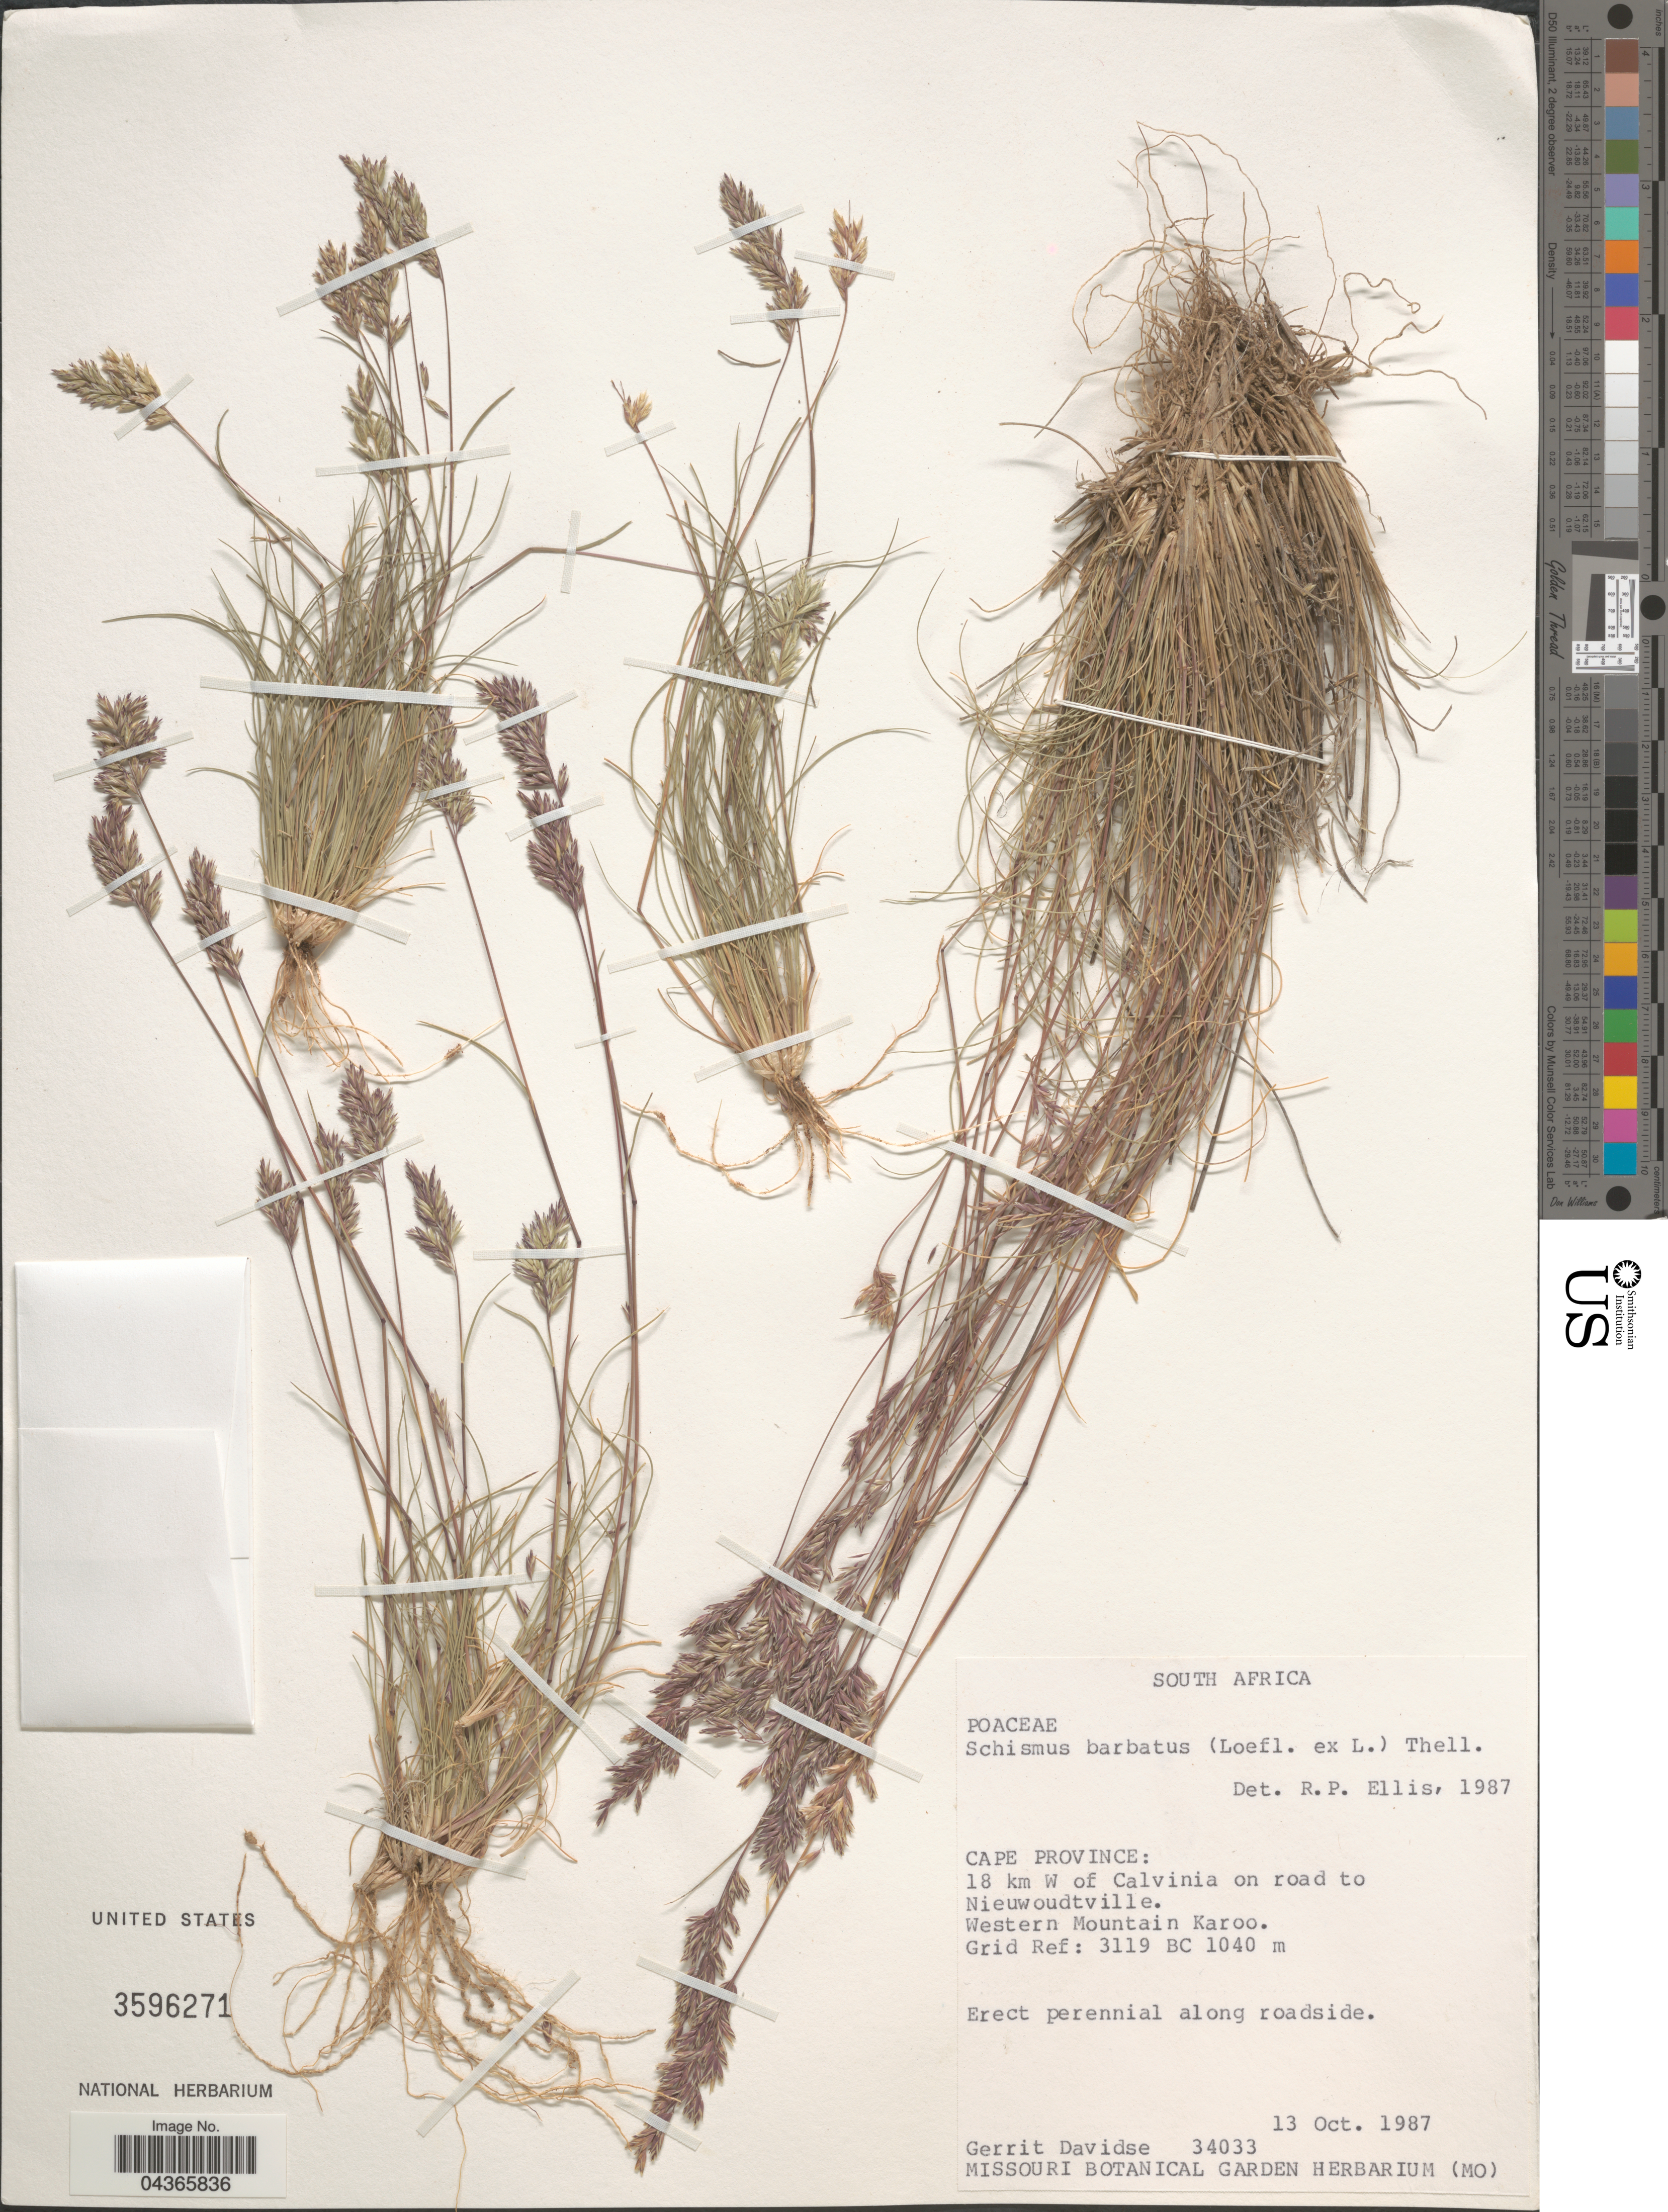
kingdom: Plantae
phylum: Tracheophyta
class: Liliopsida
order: Poales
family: Poaceae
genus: Schismus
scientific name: Schismus barbatus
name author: (L.) Thell.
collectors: G. Davidse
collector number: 34033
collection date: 1987-10-13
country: South Africa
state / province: Northern Cape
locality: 18 km W of Calvinia on road to Nieuwoudtville. Western Mountain Karoo. Grid Ref: 3119 BC.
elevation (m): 1040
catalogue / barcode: US 3596271